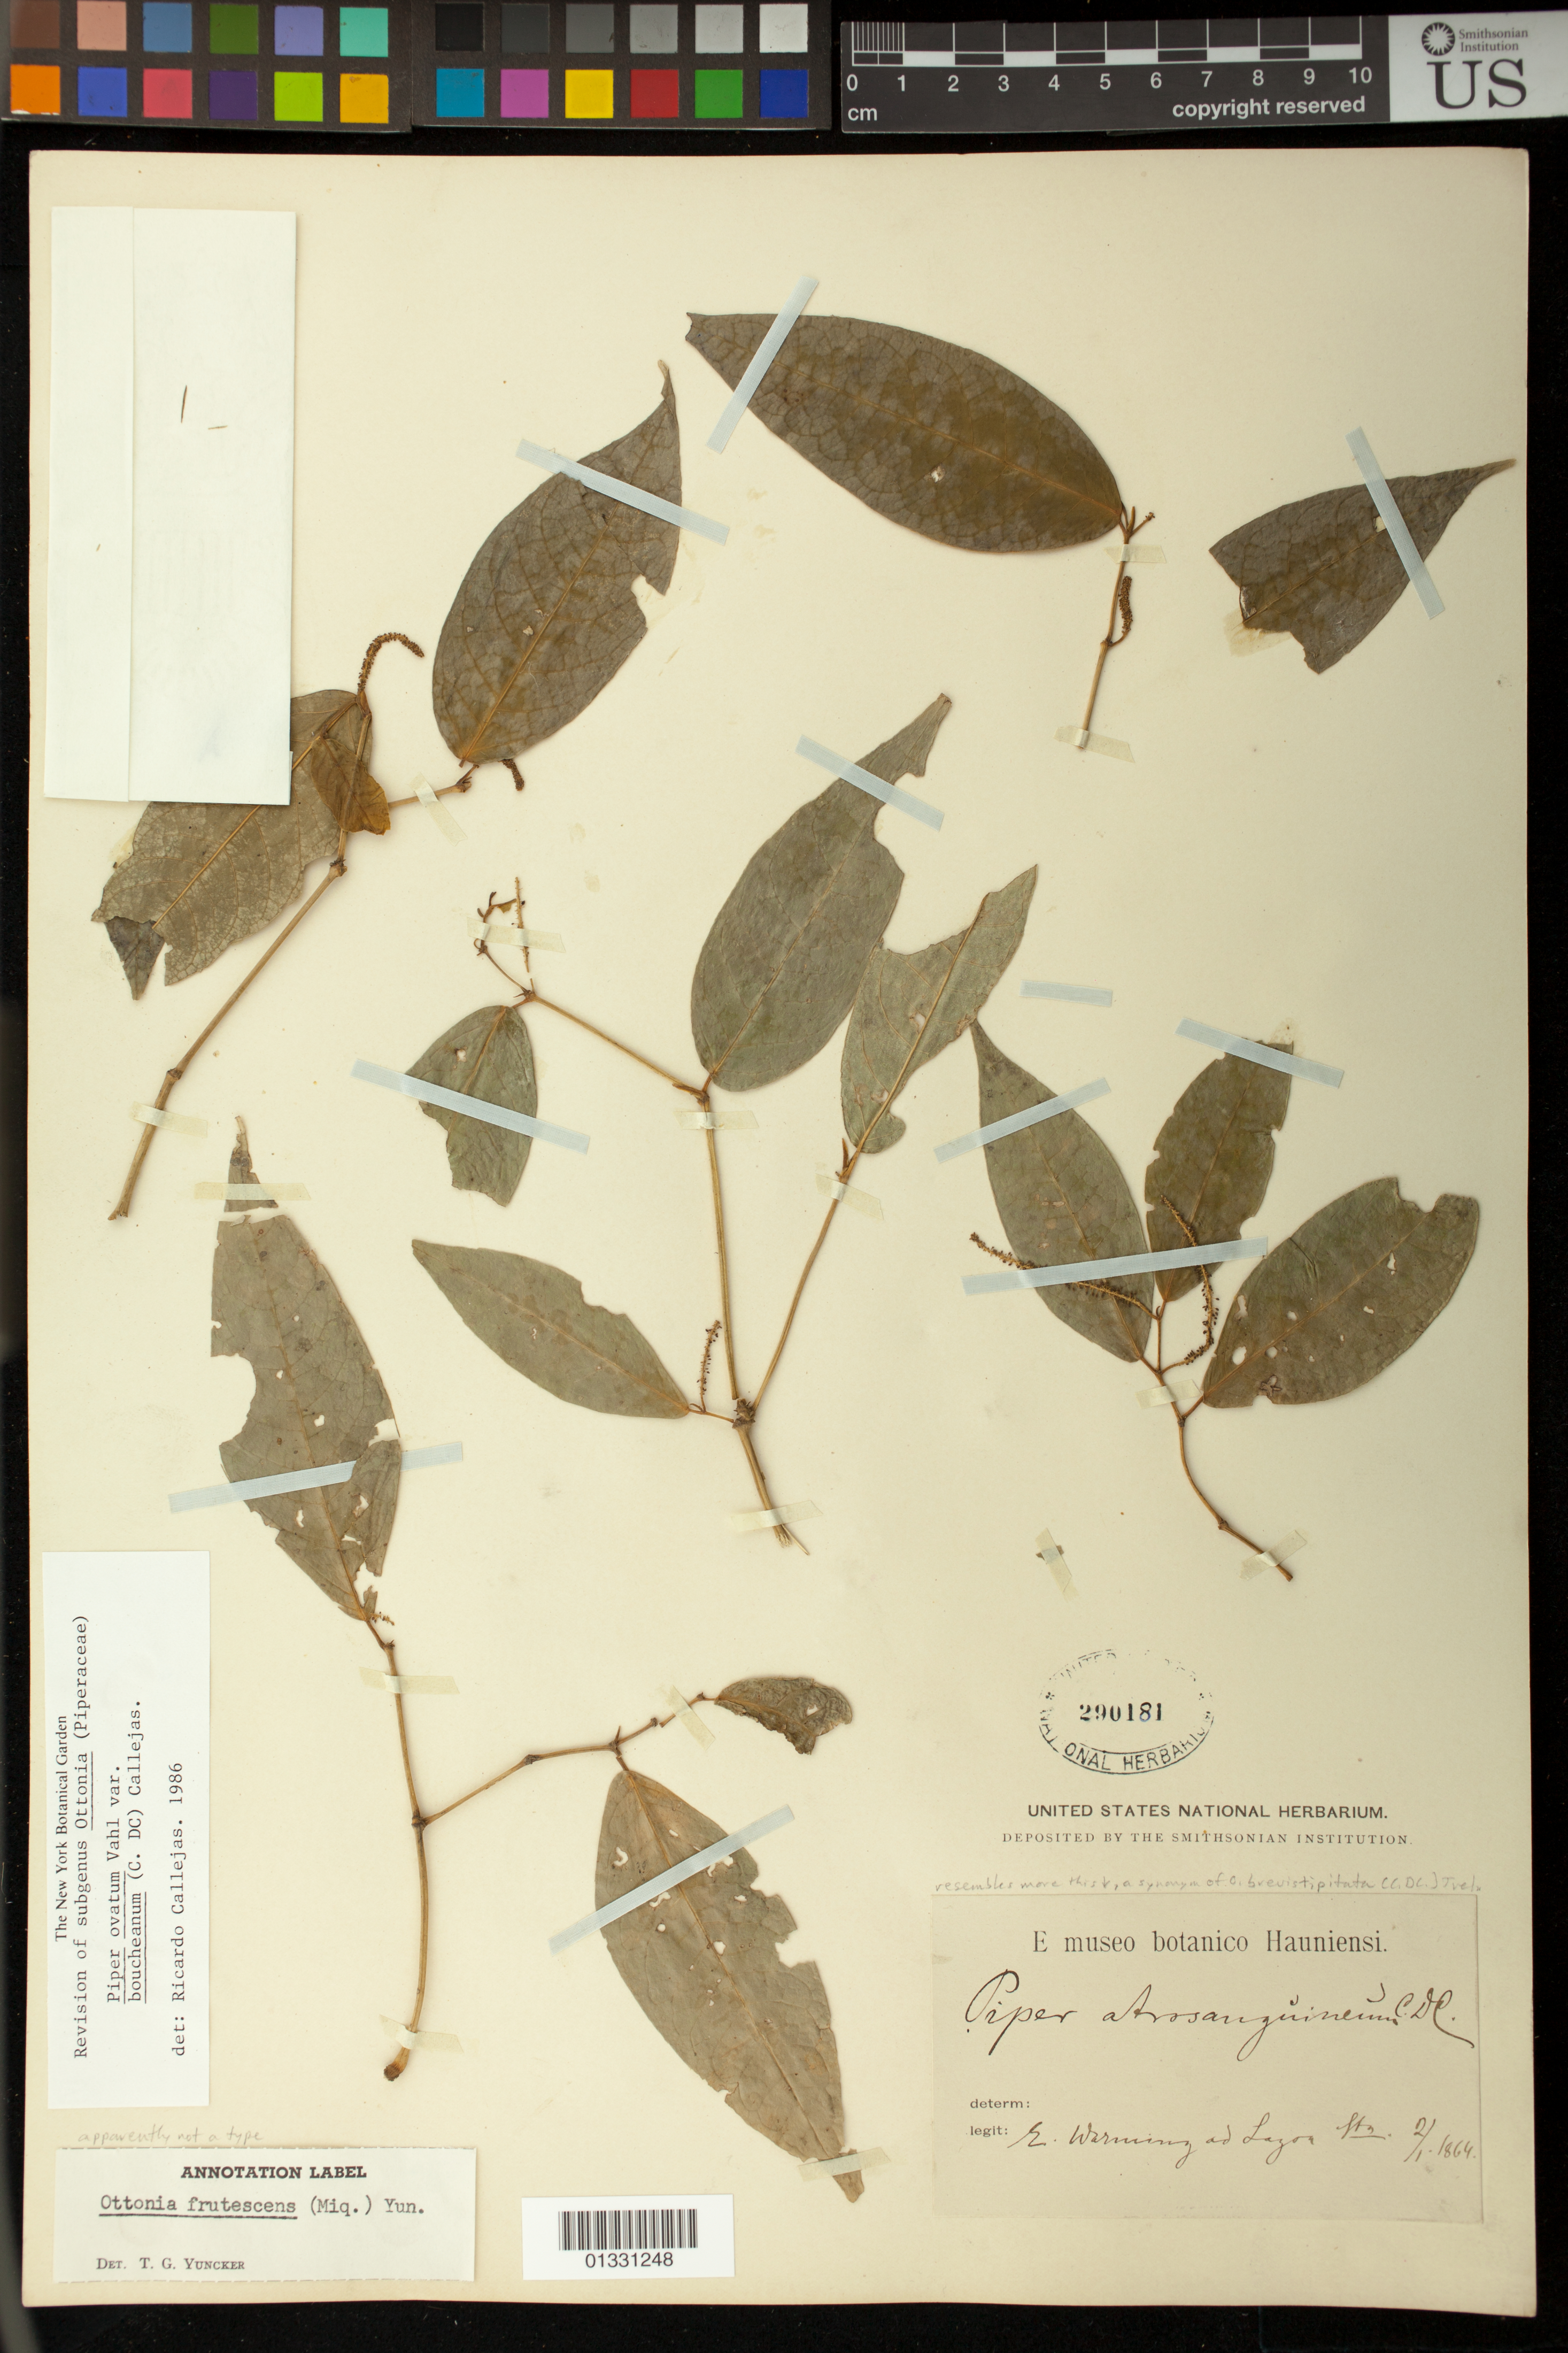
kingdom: Plantae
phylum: Tracheophyta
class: Magnoliopsida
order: Piperales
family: Piperaceae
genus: Piper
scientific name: Piper ovatum var. boncheanum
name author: (C. DC.) Callejas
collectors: E. Warming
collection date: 1864-01-02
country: Brazil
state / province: Minas Gerais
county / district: Lagoa Santa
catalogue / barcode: US 290181